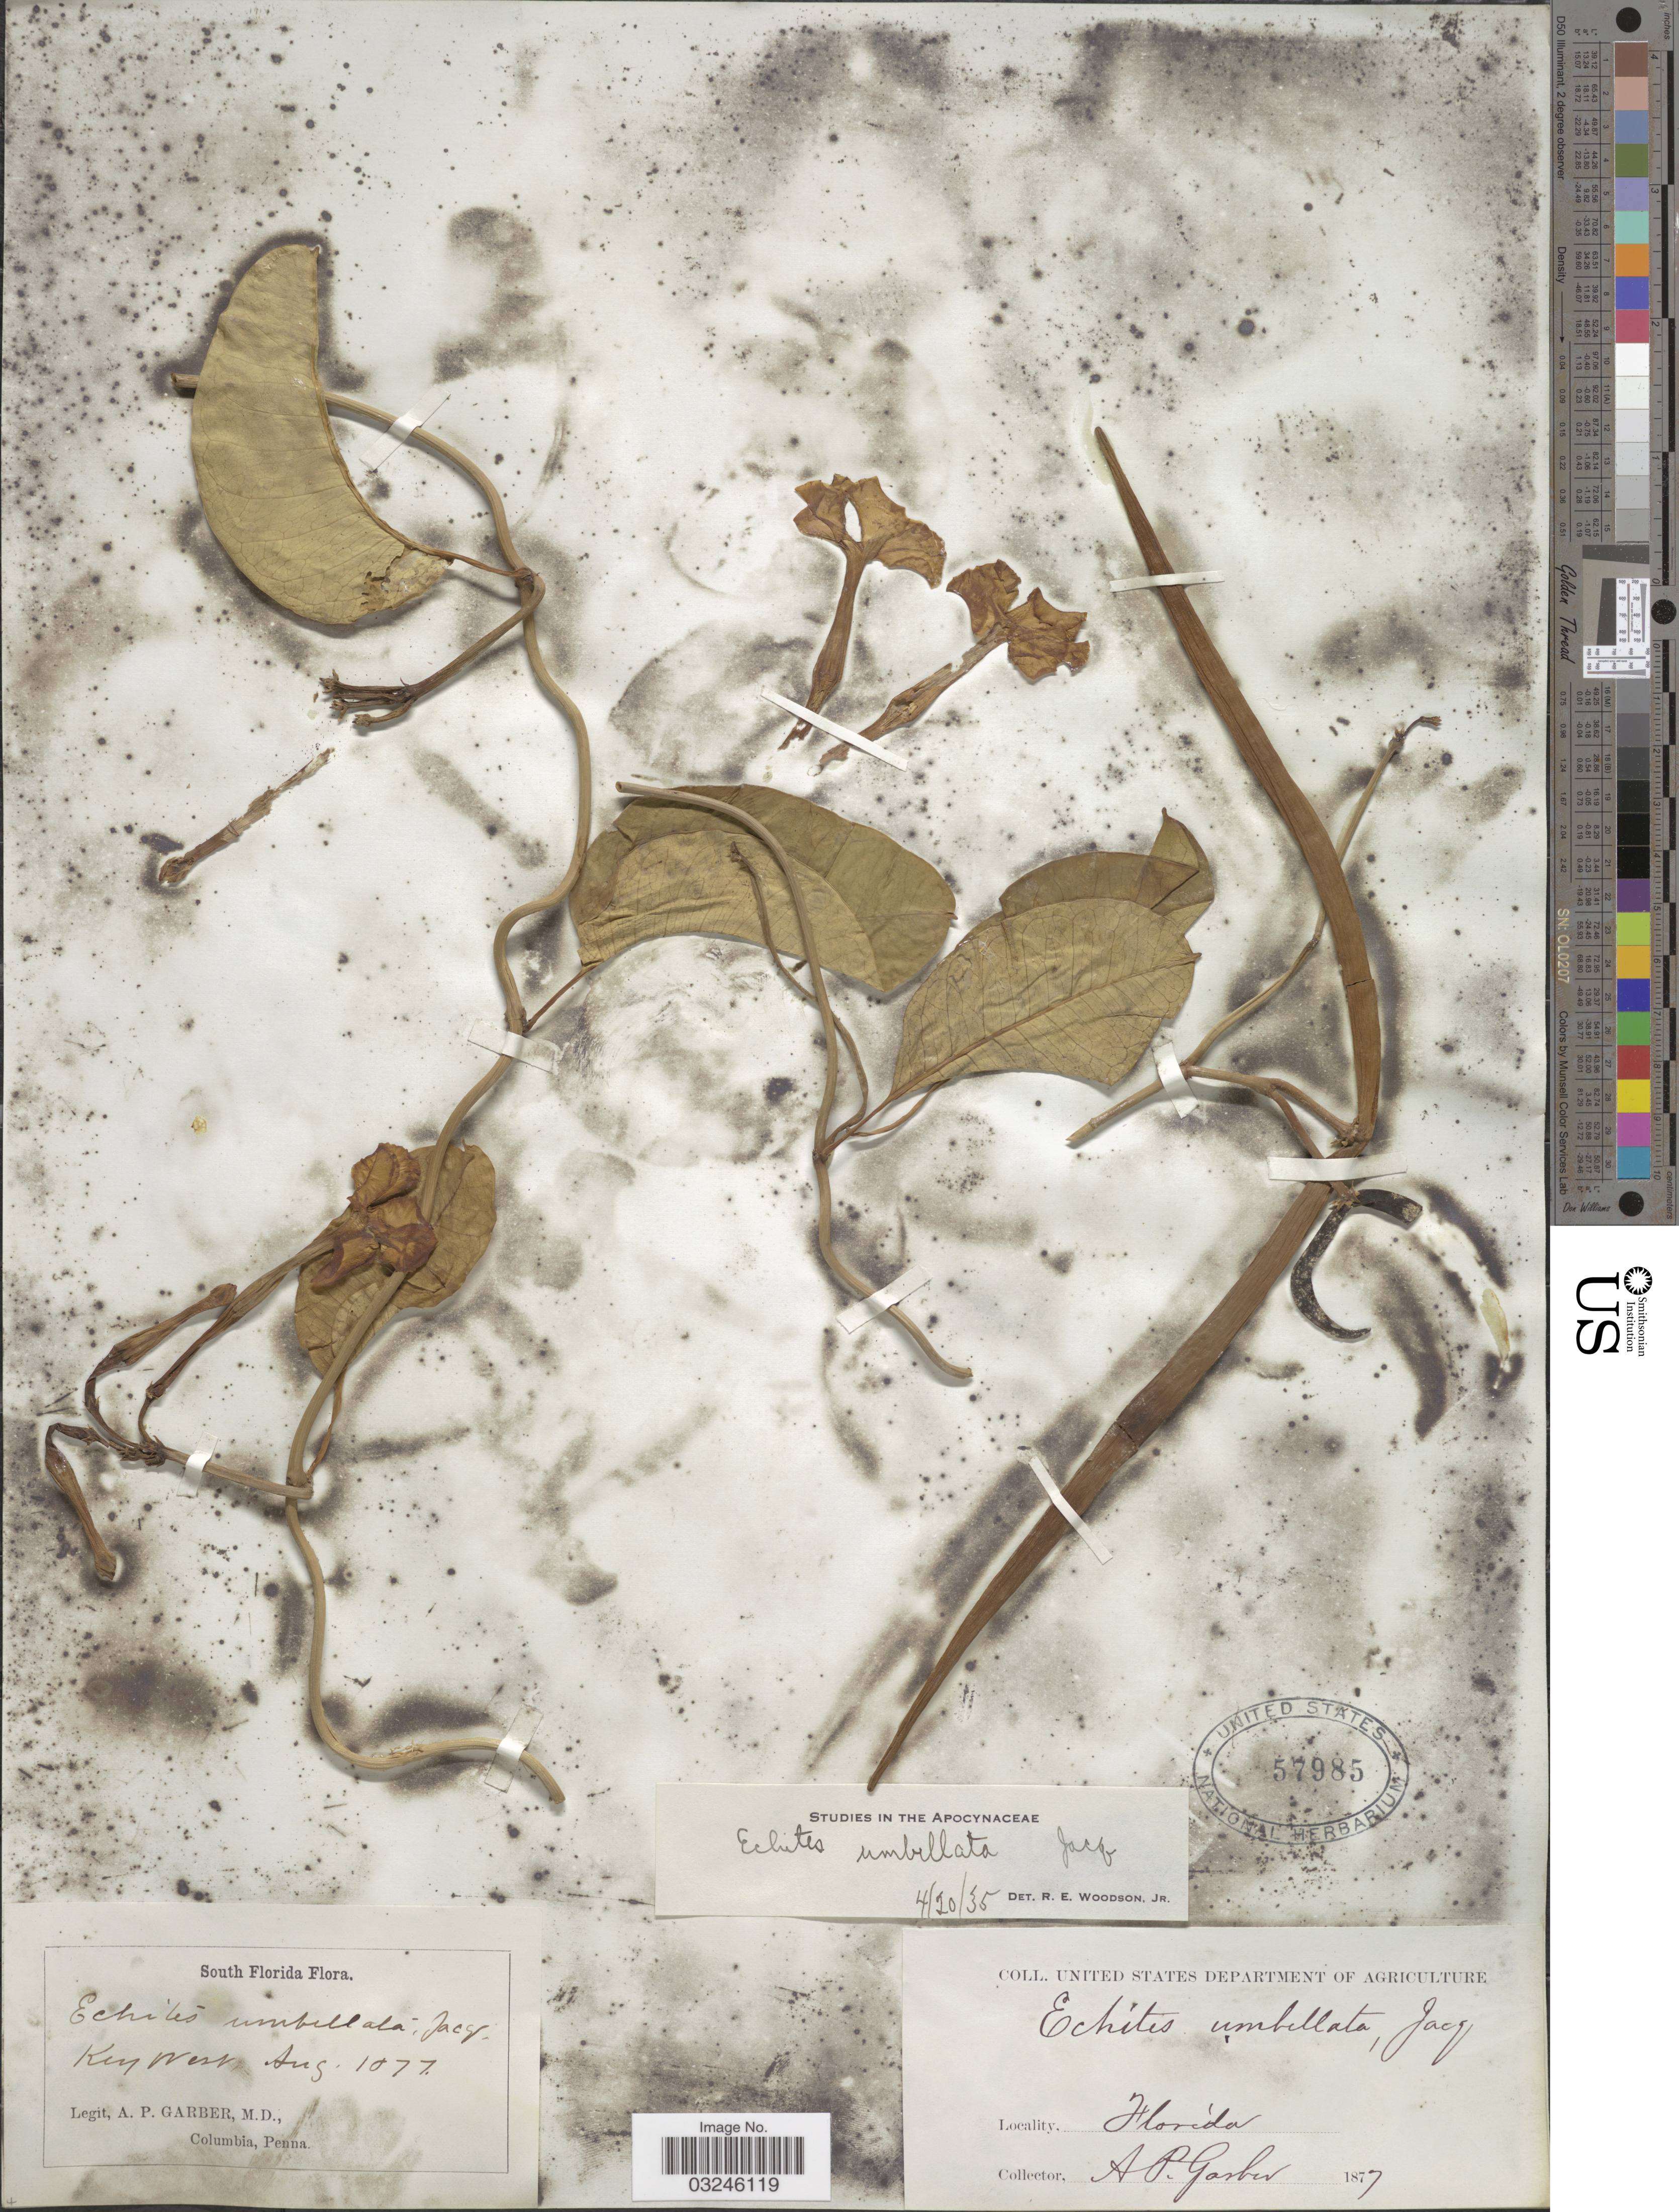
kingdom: Plantae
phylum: Tracheophyta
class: Magnoliopsida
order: Gentianales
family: Apocynaceae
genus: Echites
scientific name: Echites umbellatus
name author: Jacq.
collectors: A. P. Garber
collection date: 1877-08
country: United States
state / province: Florida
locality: South Florida. Key West.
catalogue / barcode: US 57985